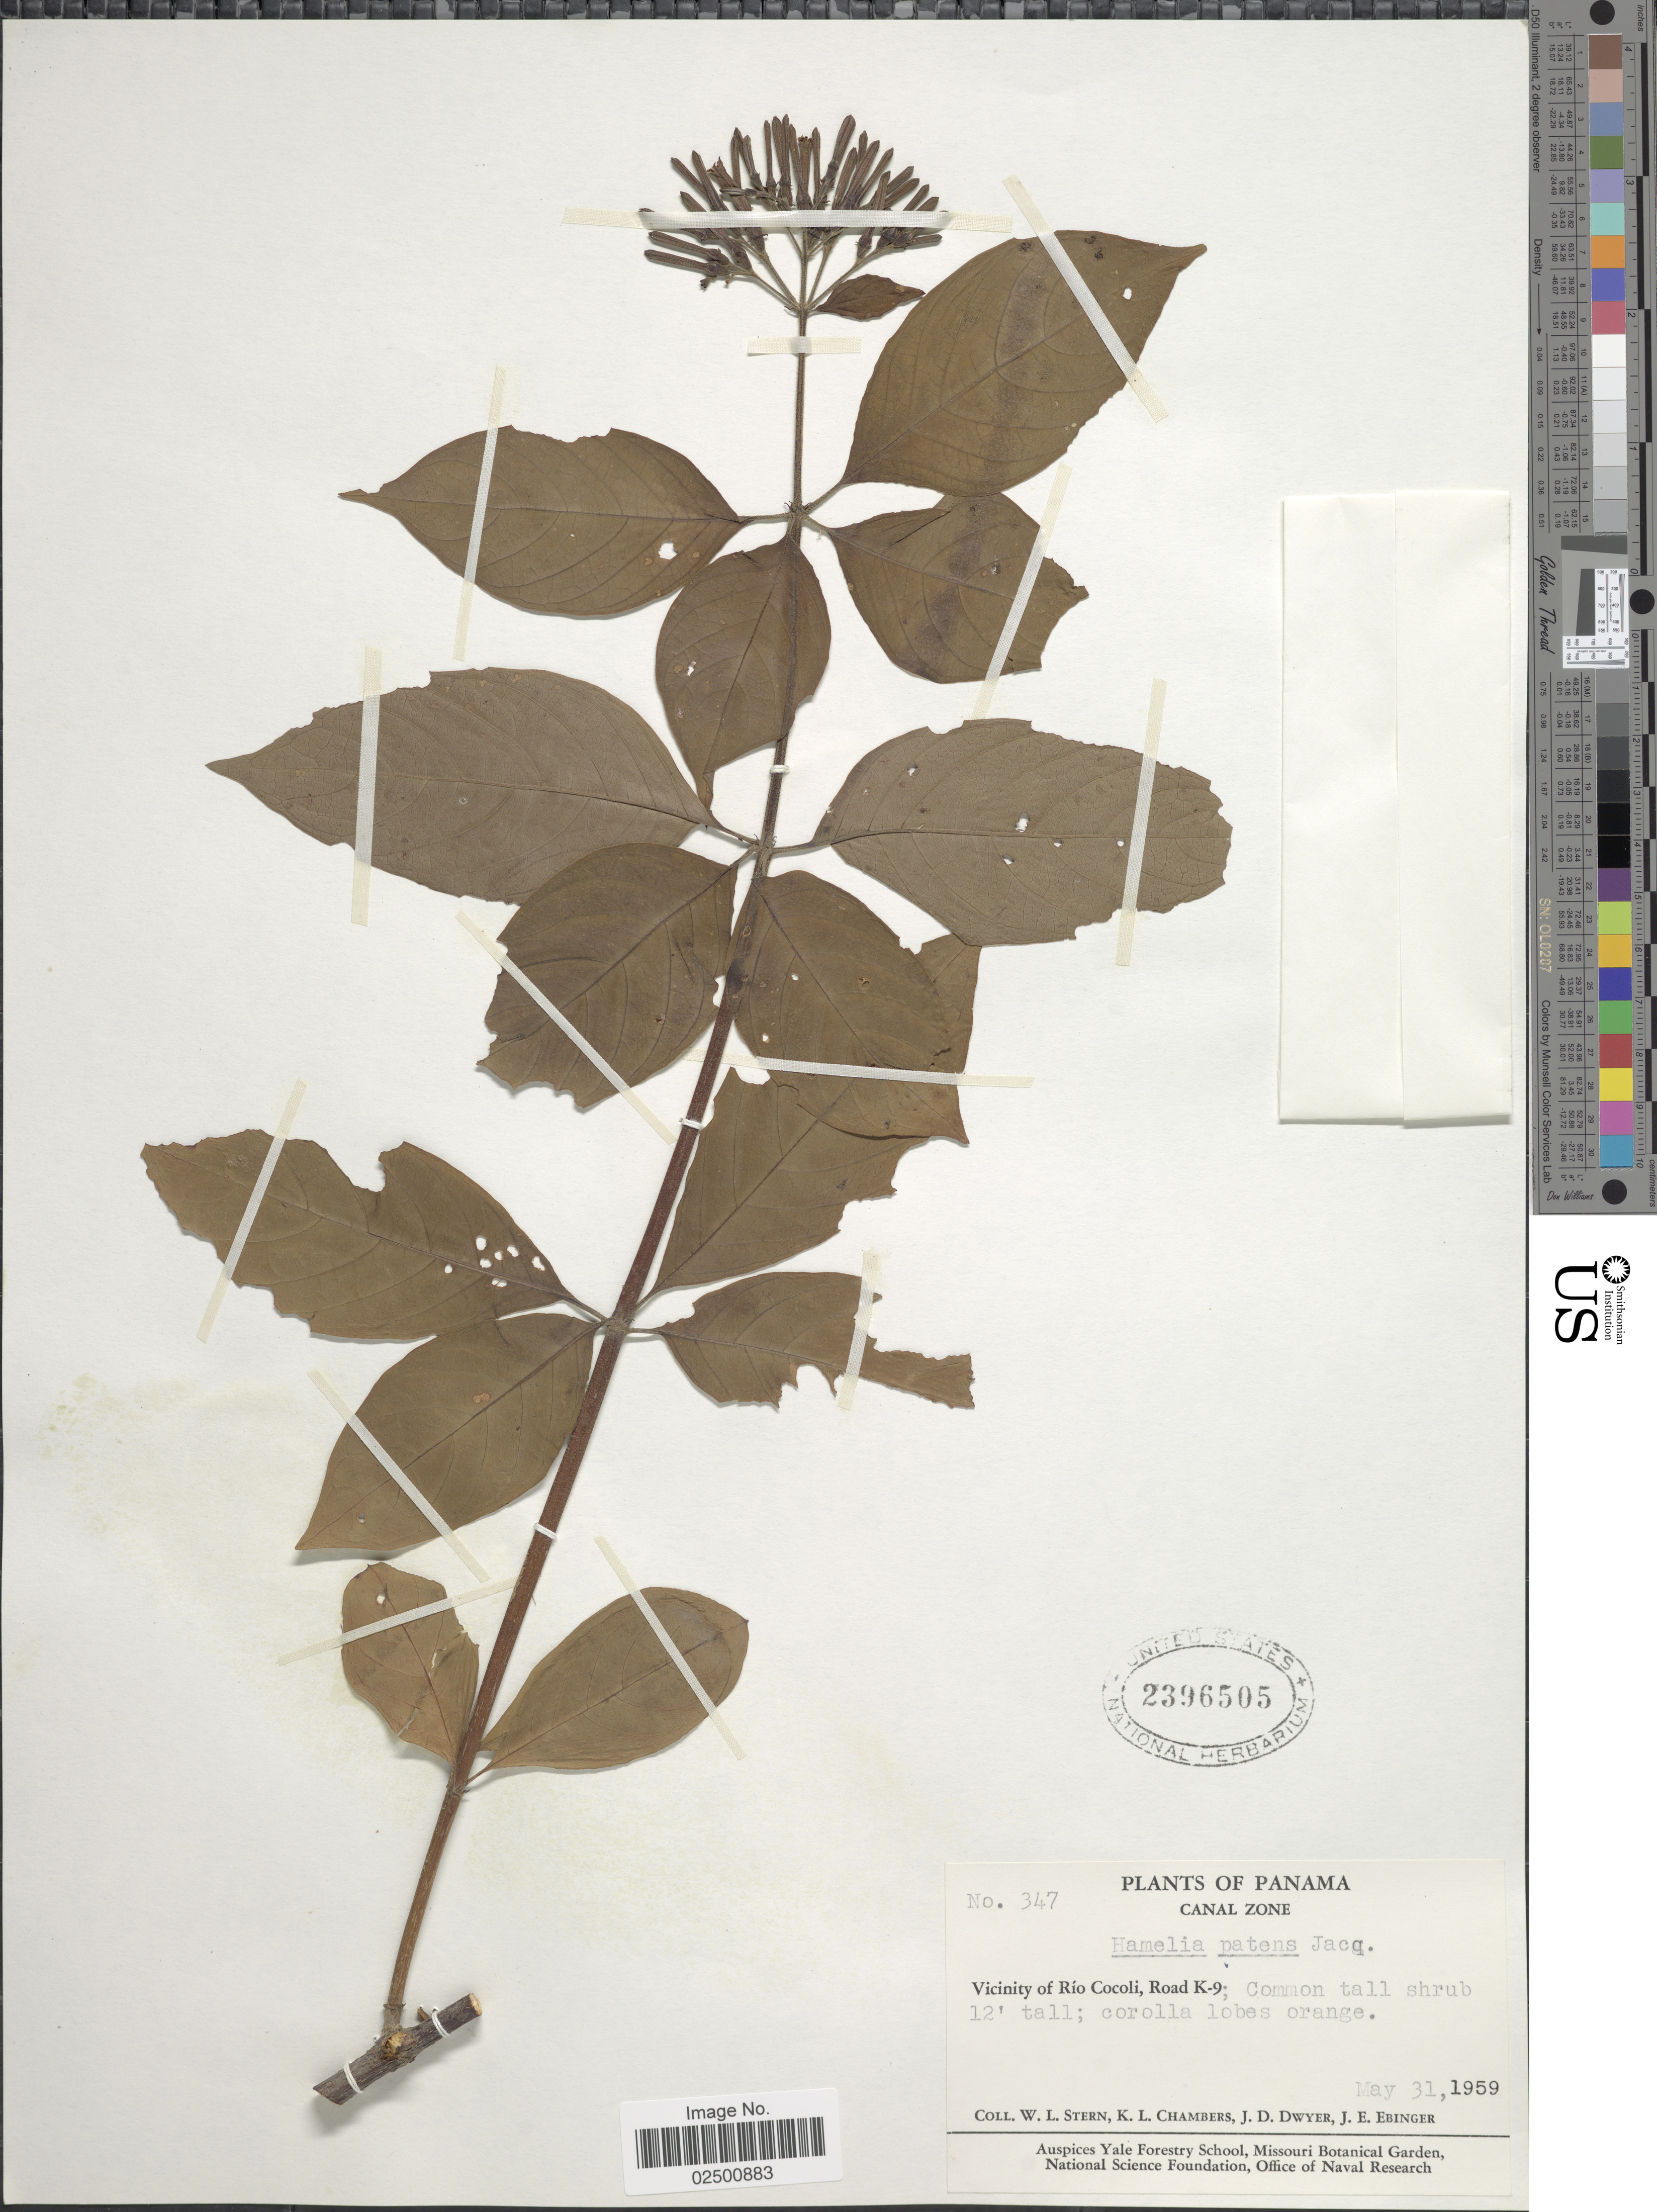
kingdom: Plantae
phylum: Tracheophyta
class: Magnoliopsida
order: Gentianales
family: Rubiaceae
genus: Hamelia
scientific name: Hamelia patens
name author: Jacq.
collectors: W. L. Stern, K. Chambers, J. D. Dwyer & J. Ebinger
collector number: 347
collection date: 1959-05-31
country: Panama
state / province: Panamá Oeste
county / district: Canal Zone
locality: Vicinity of Rio Cocoli, Road K-9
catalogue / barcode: US 2396505